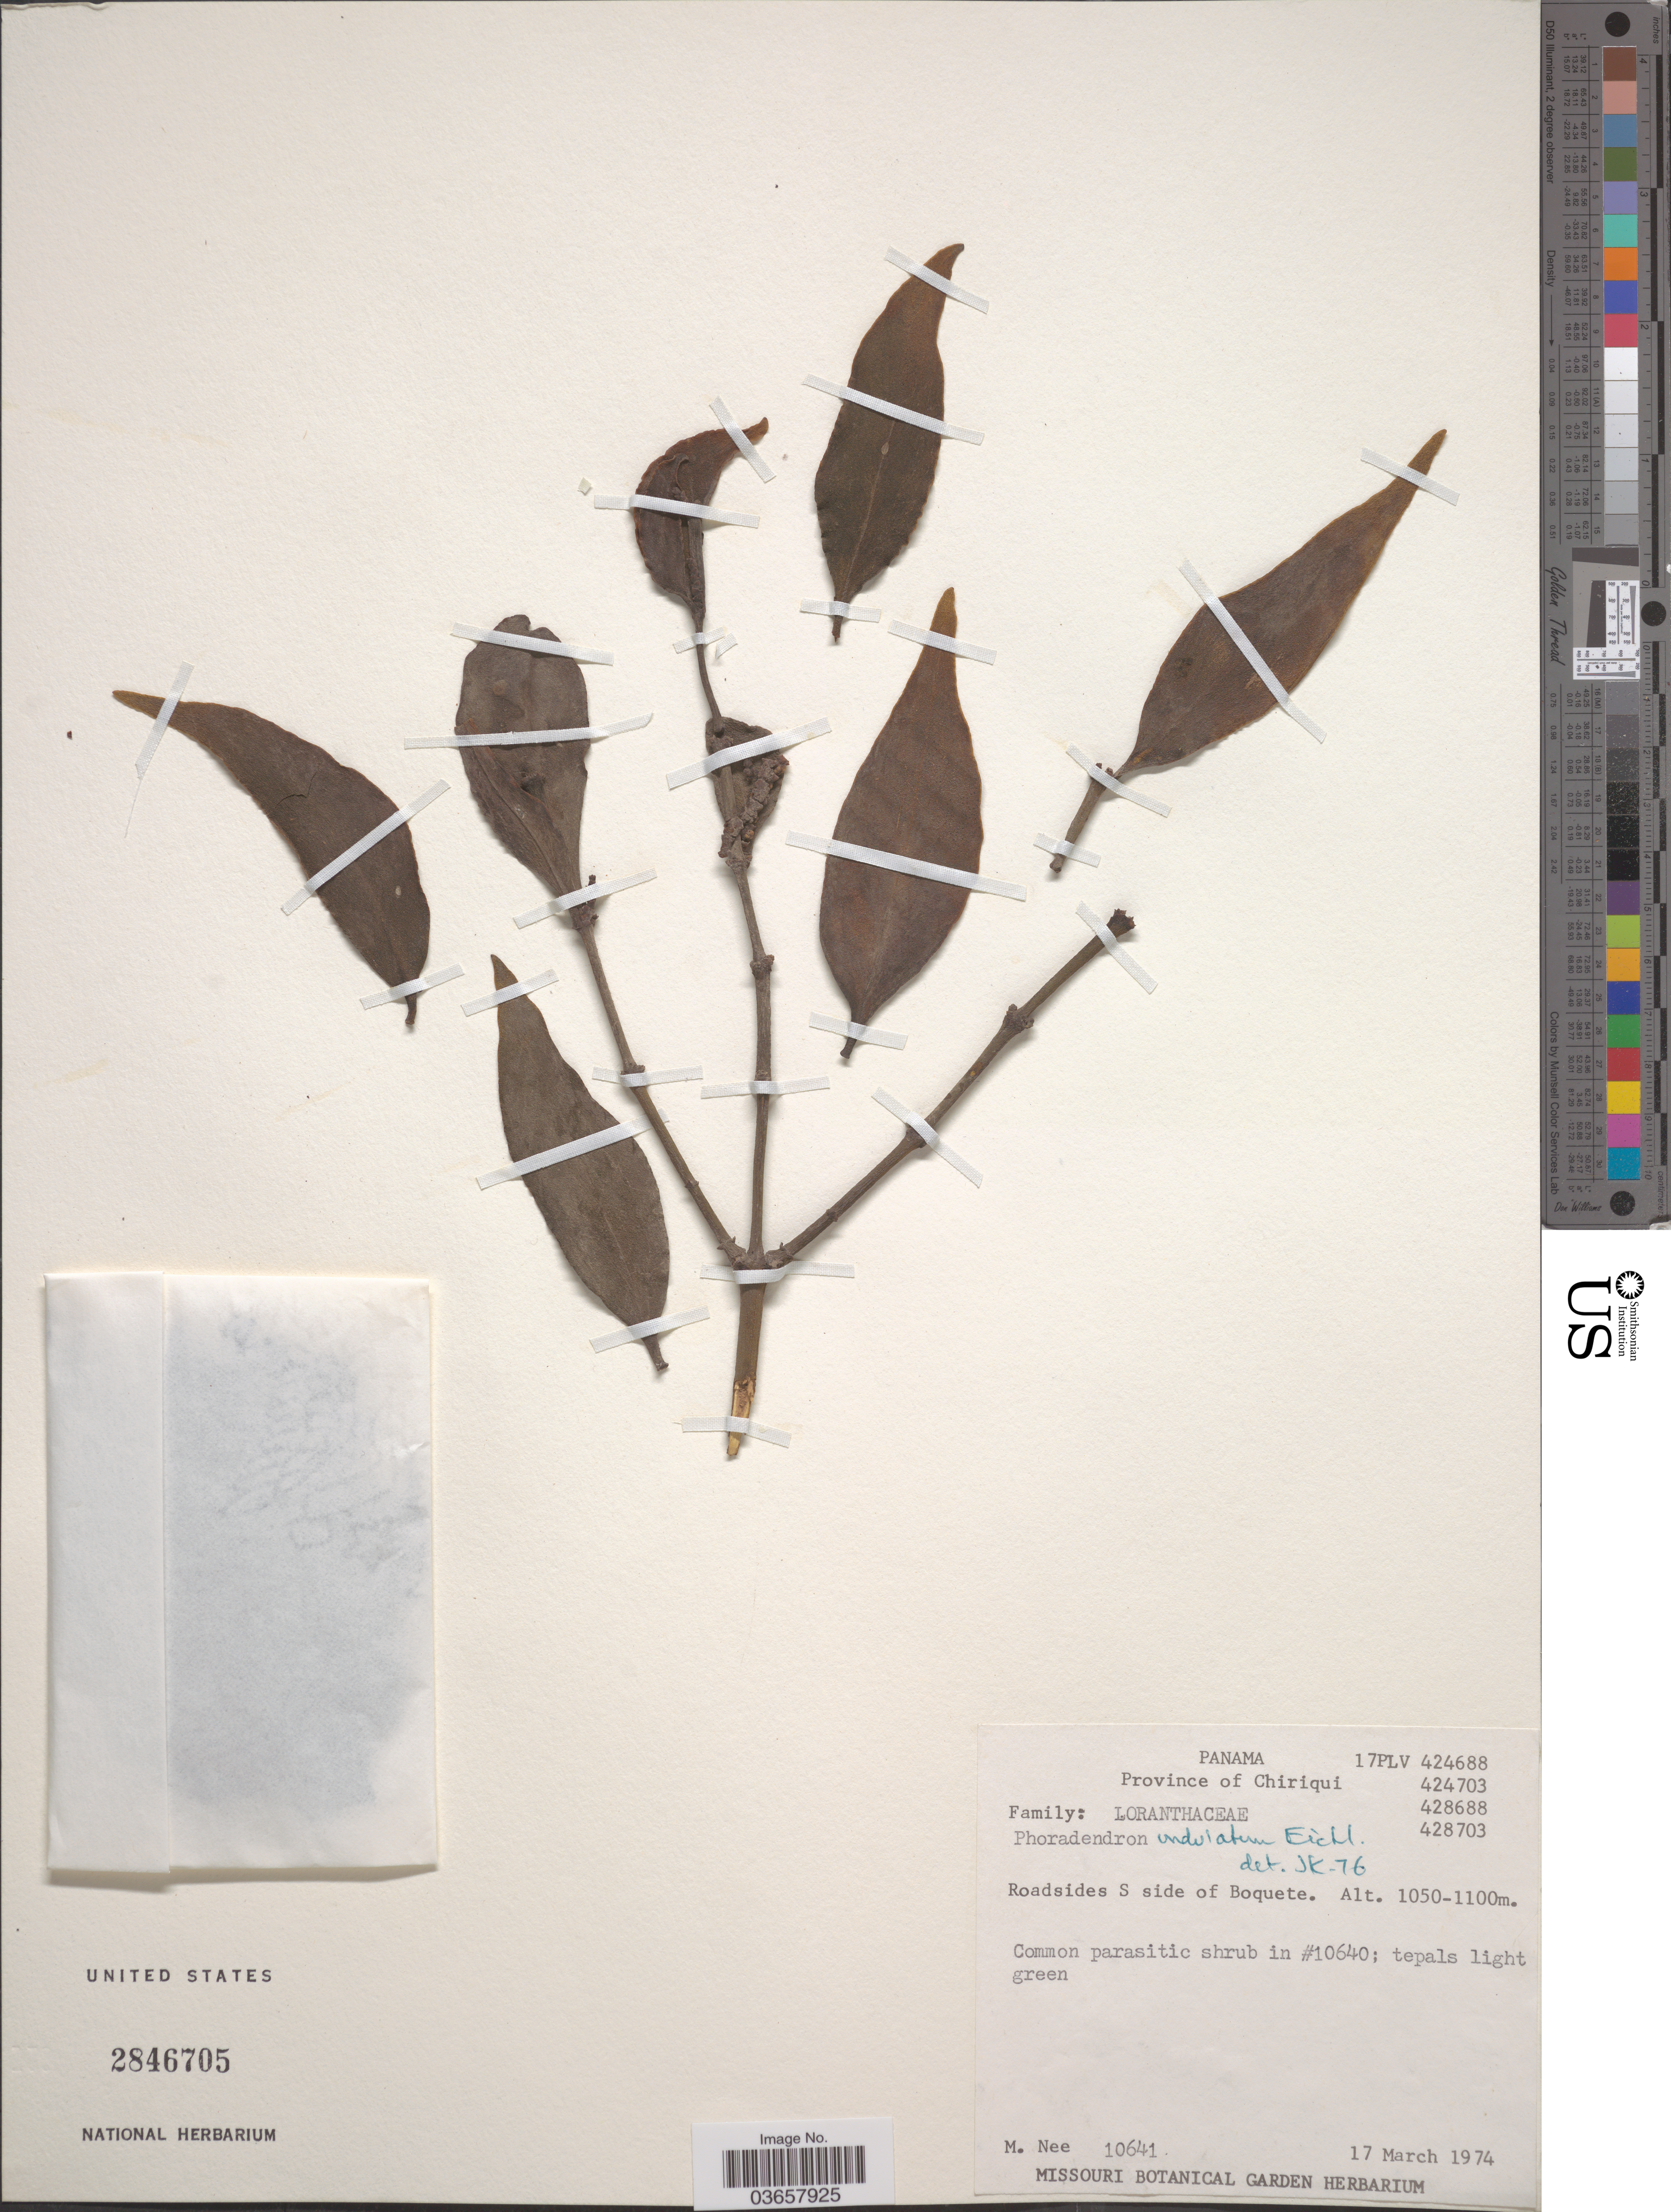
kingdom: Plantae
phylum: Tracheophyta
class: Magnoliopsida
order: Santalales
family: Viscaceae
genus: Phoradendron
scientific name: Phoradendron undulatum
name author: (Pohl ex DC.) Eichler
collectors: M. Nee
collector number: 10641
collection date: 1974-03-17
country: Panama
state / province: Chiriqui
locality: Roadside S side of Boquete.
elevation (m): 1050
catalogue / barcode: US 2846705